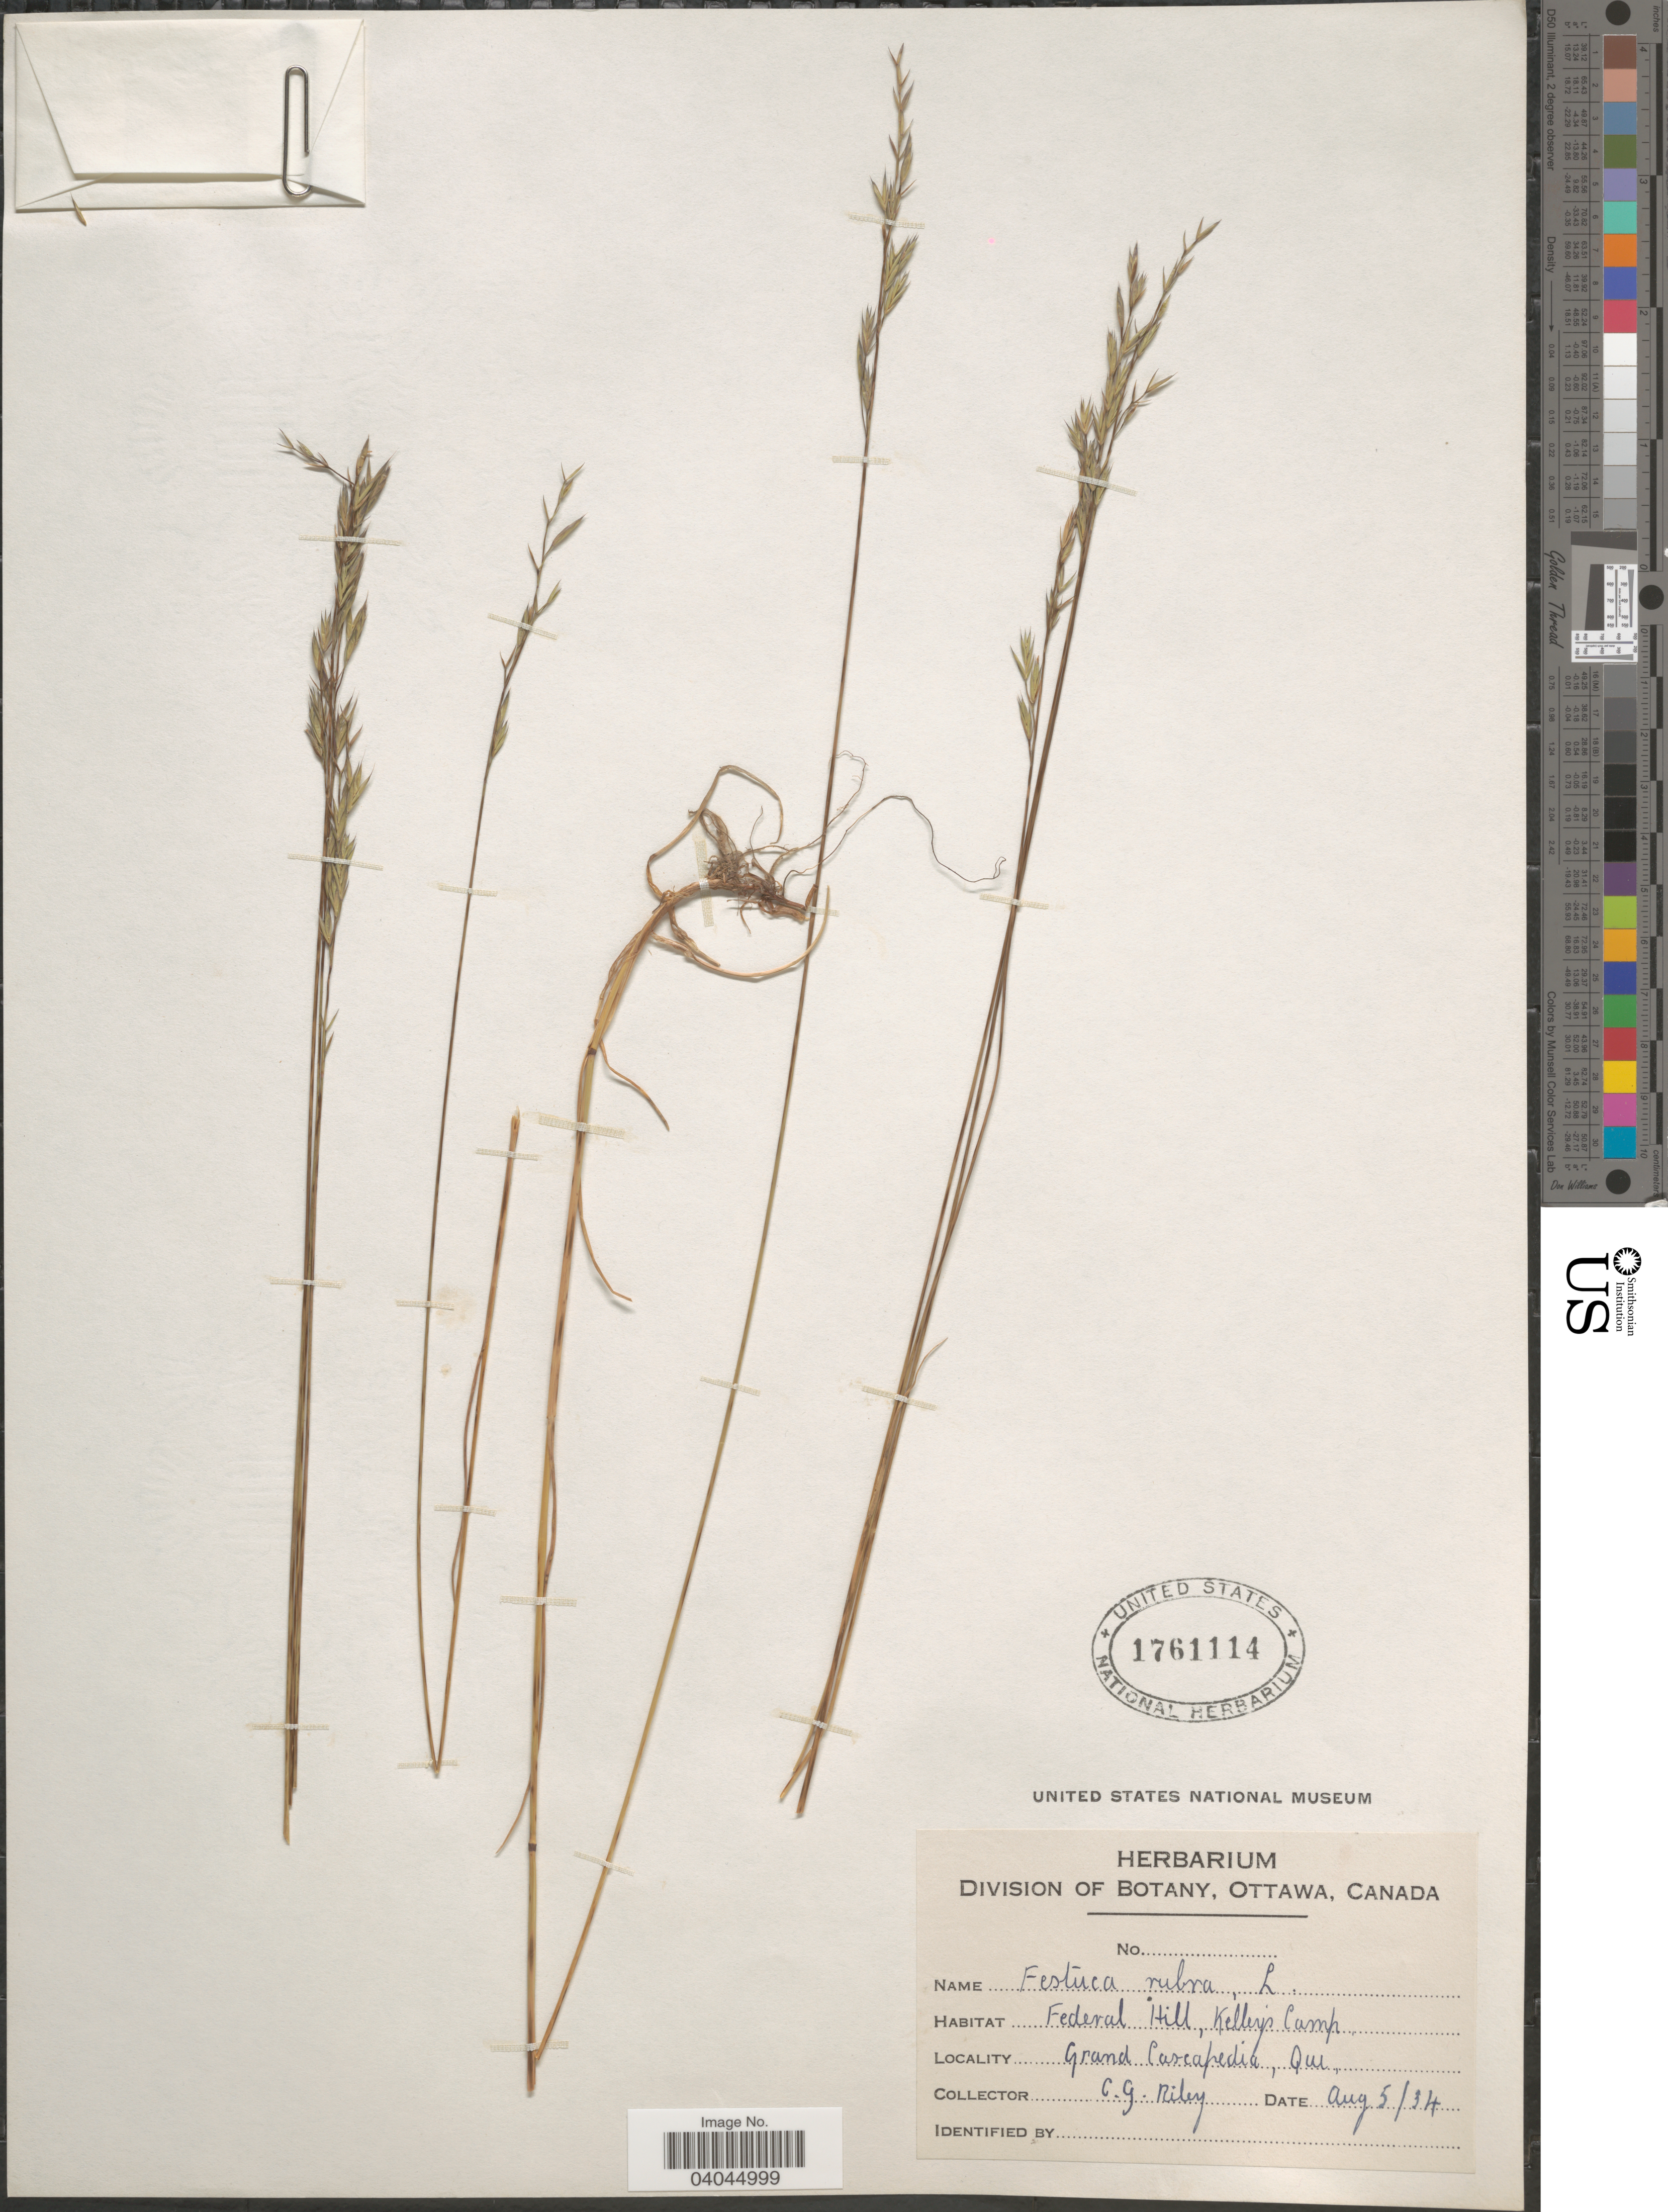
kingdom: Plantae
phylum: Tracheophyta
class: Liliopsida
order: Poales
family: Poaceae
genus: Festuca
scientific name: Festuca rubra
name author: L.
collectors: C. Riley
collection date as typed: Transcribed d/m/y: 5/8/34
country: Canada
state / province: Quebec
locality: Federal Hill, Kelley's Camp. Grand Cascapedia.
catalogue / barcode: US 1761114